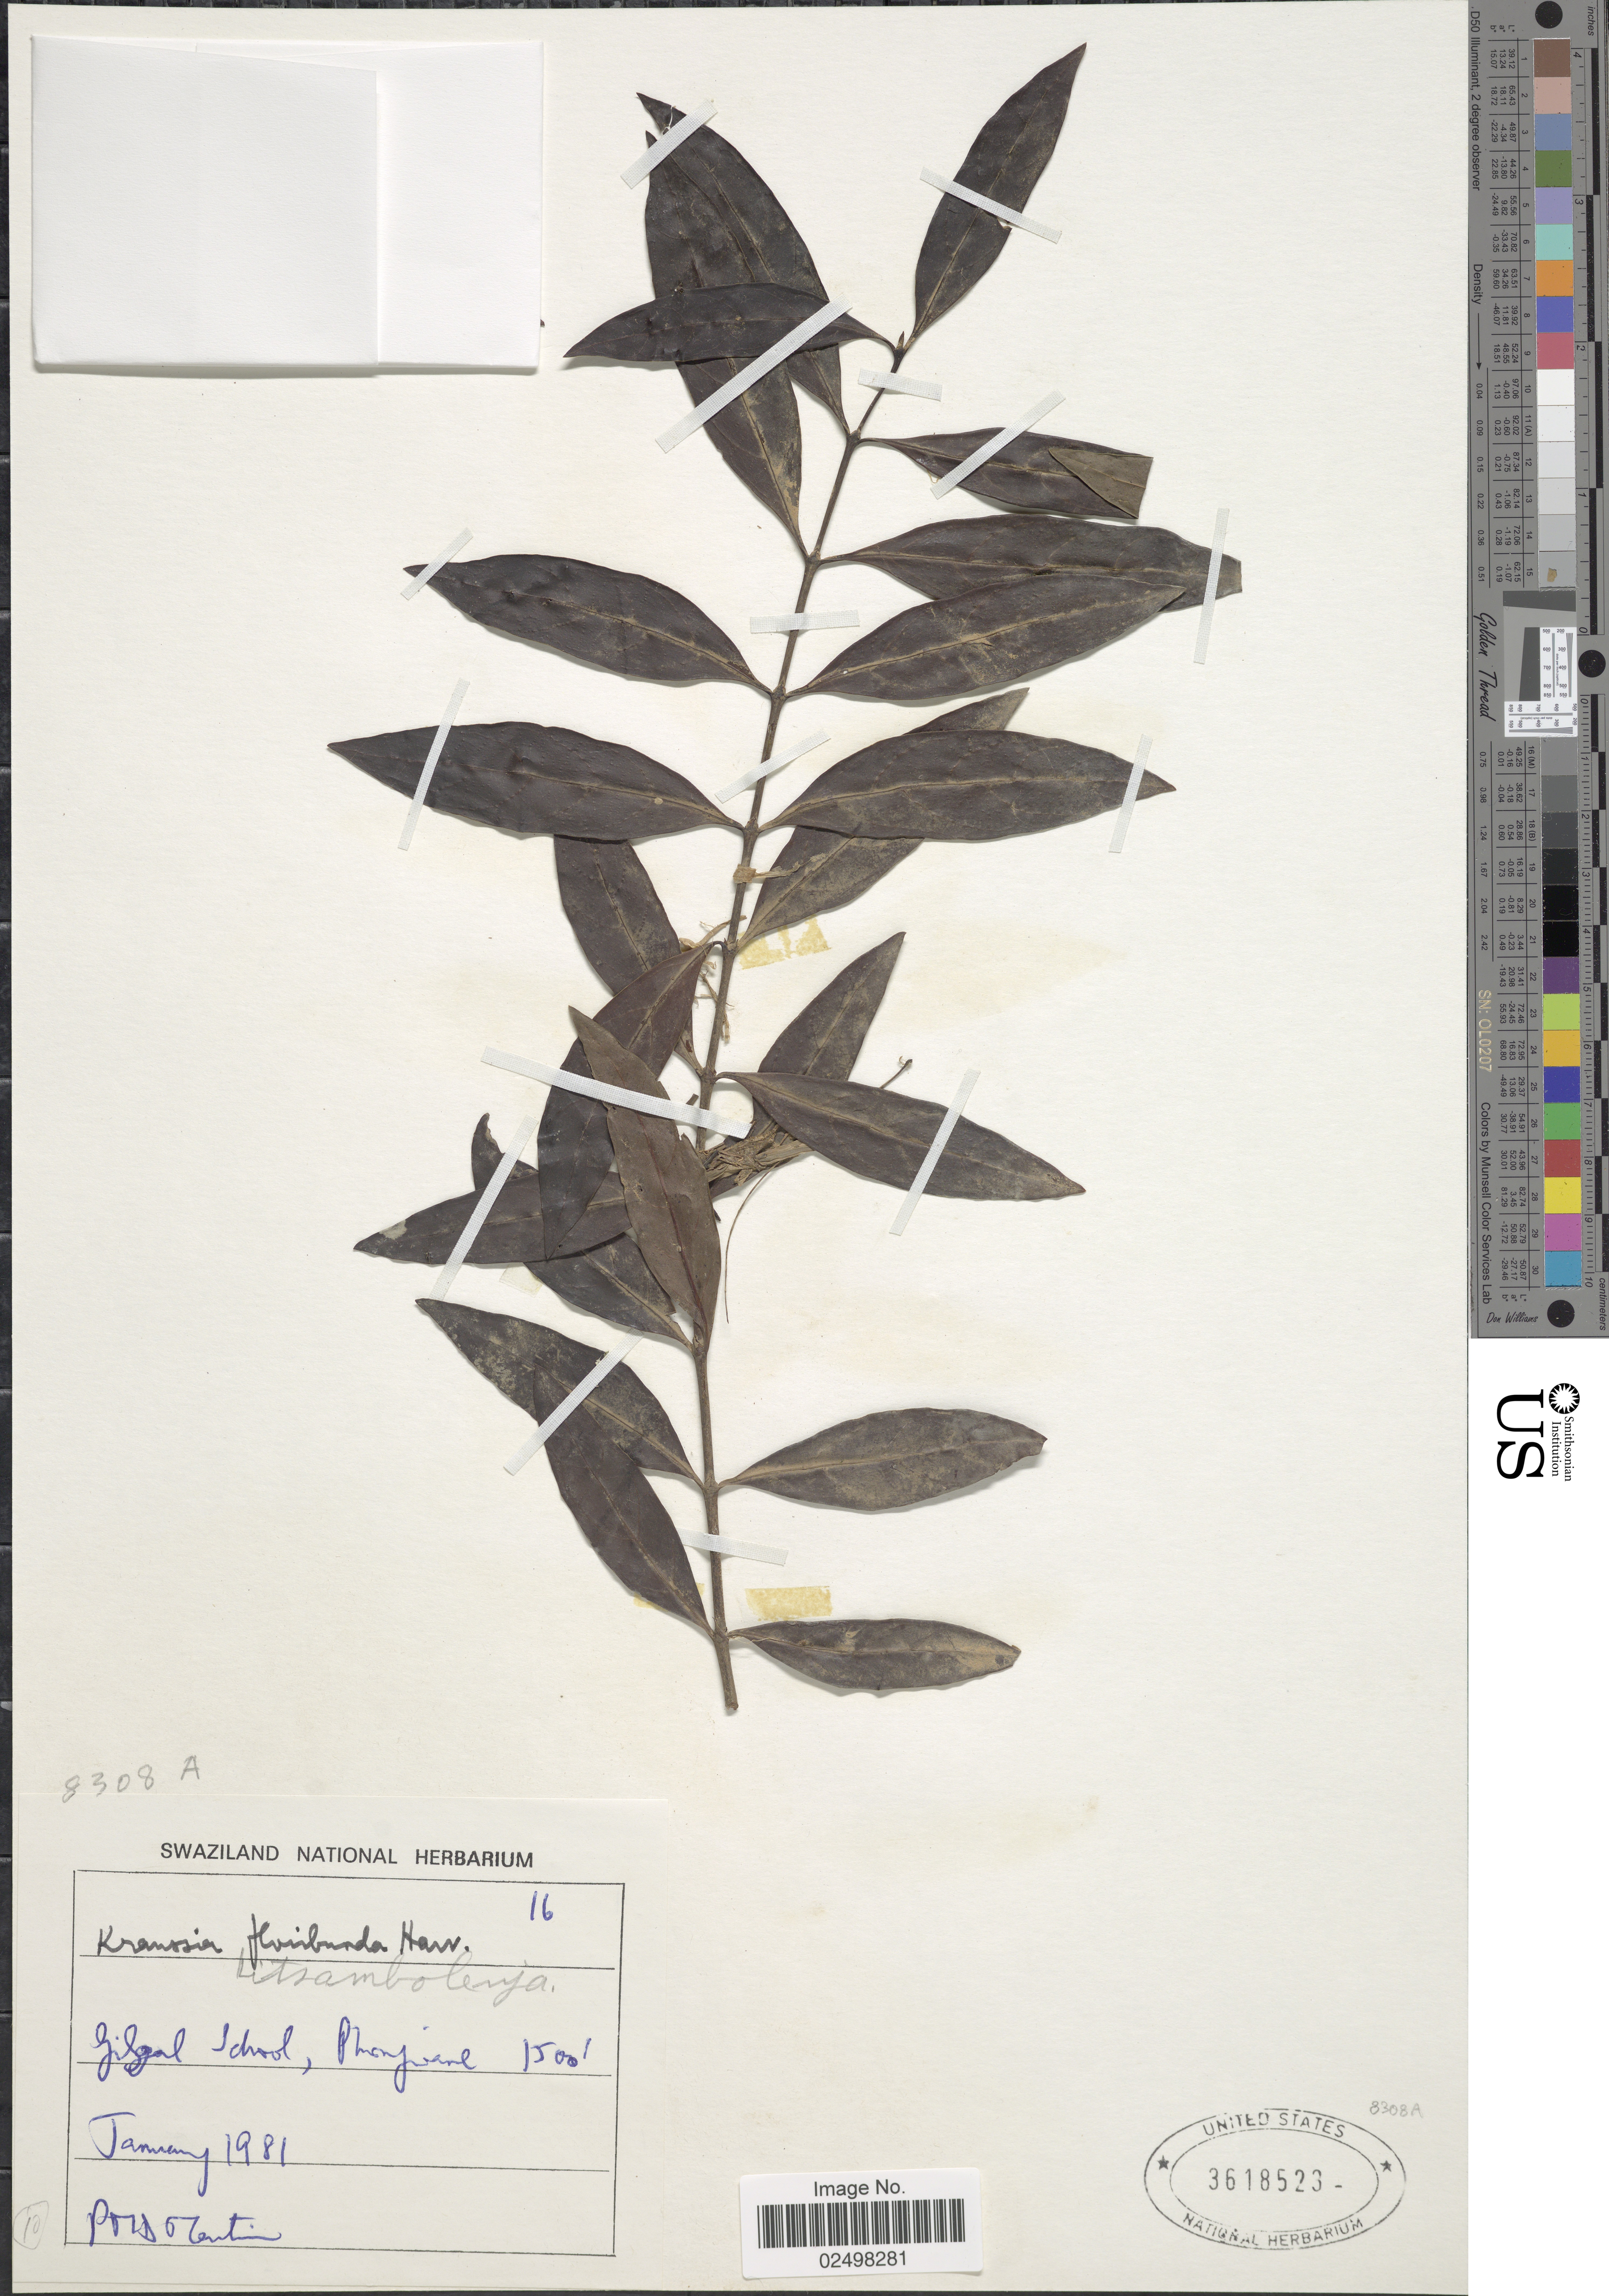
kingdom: Plantae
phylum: Tracheophyta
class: Magnoliopsida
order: Gentianales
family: Rubiaceae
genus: Kraussia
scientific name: Kraussia floribunda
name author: Harv.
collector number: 16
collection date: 1981-01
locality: Zilzal School, Phonjware [interpreted]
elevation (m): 457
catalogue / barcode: US 3618523